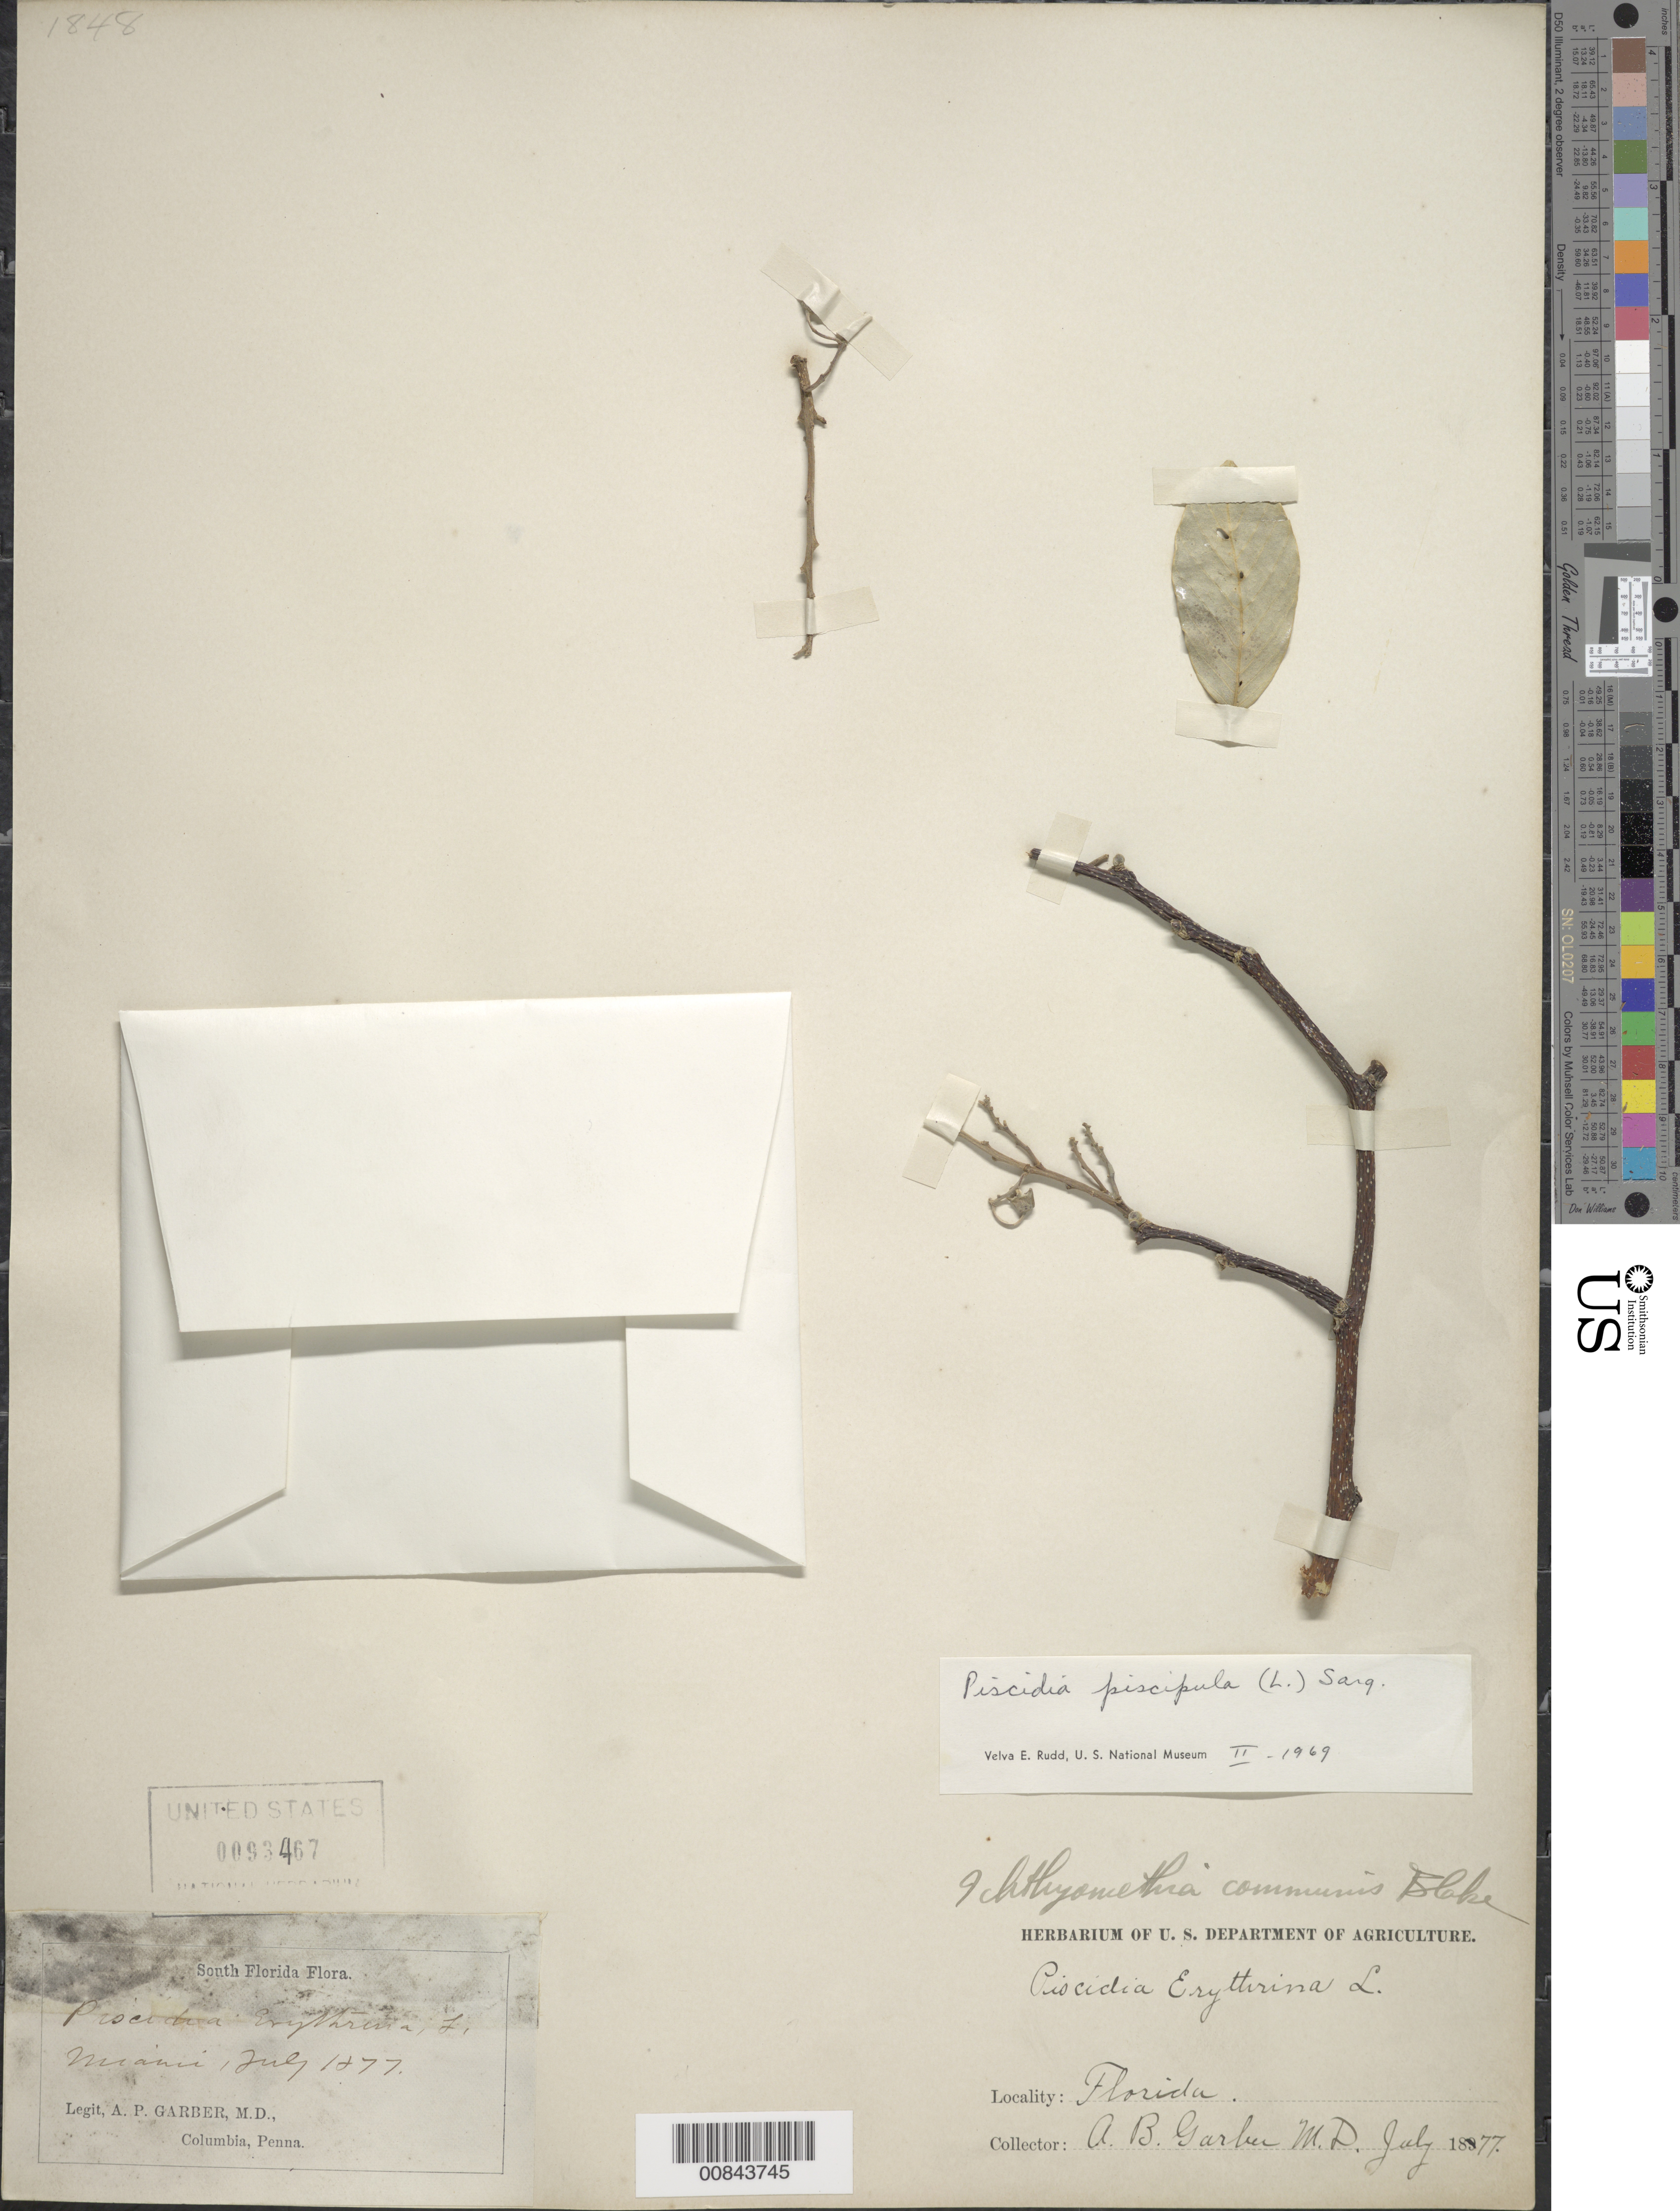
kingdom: Plantae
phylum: Tracheophyta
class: Magnoliopsida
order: Fabales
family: Fabaceae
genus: Piscidia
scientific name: Piscidia piscipula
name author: (L.) Sarg.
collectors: A. P. Garber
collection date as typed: Jul 1877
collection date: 1877-07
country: United States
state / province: Florida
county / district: Miami-Dade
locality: Miami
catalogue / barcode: US 93467